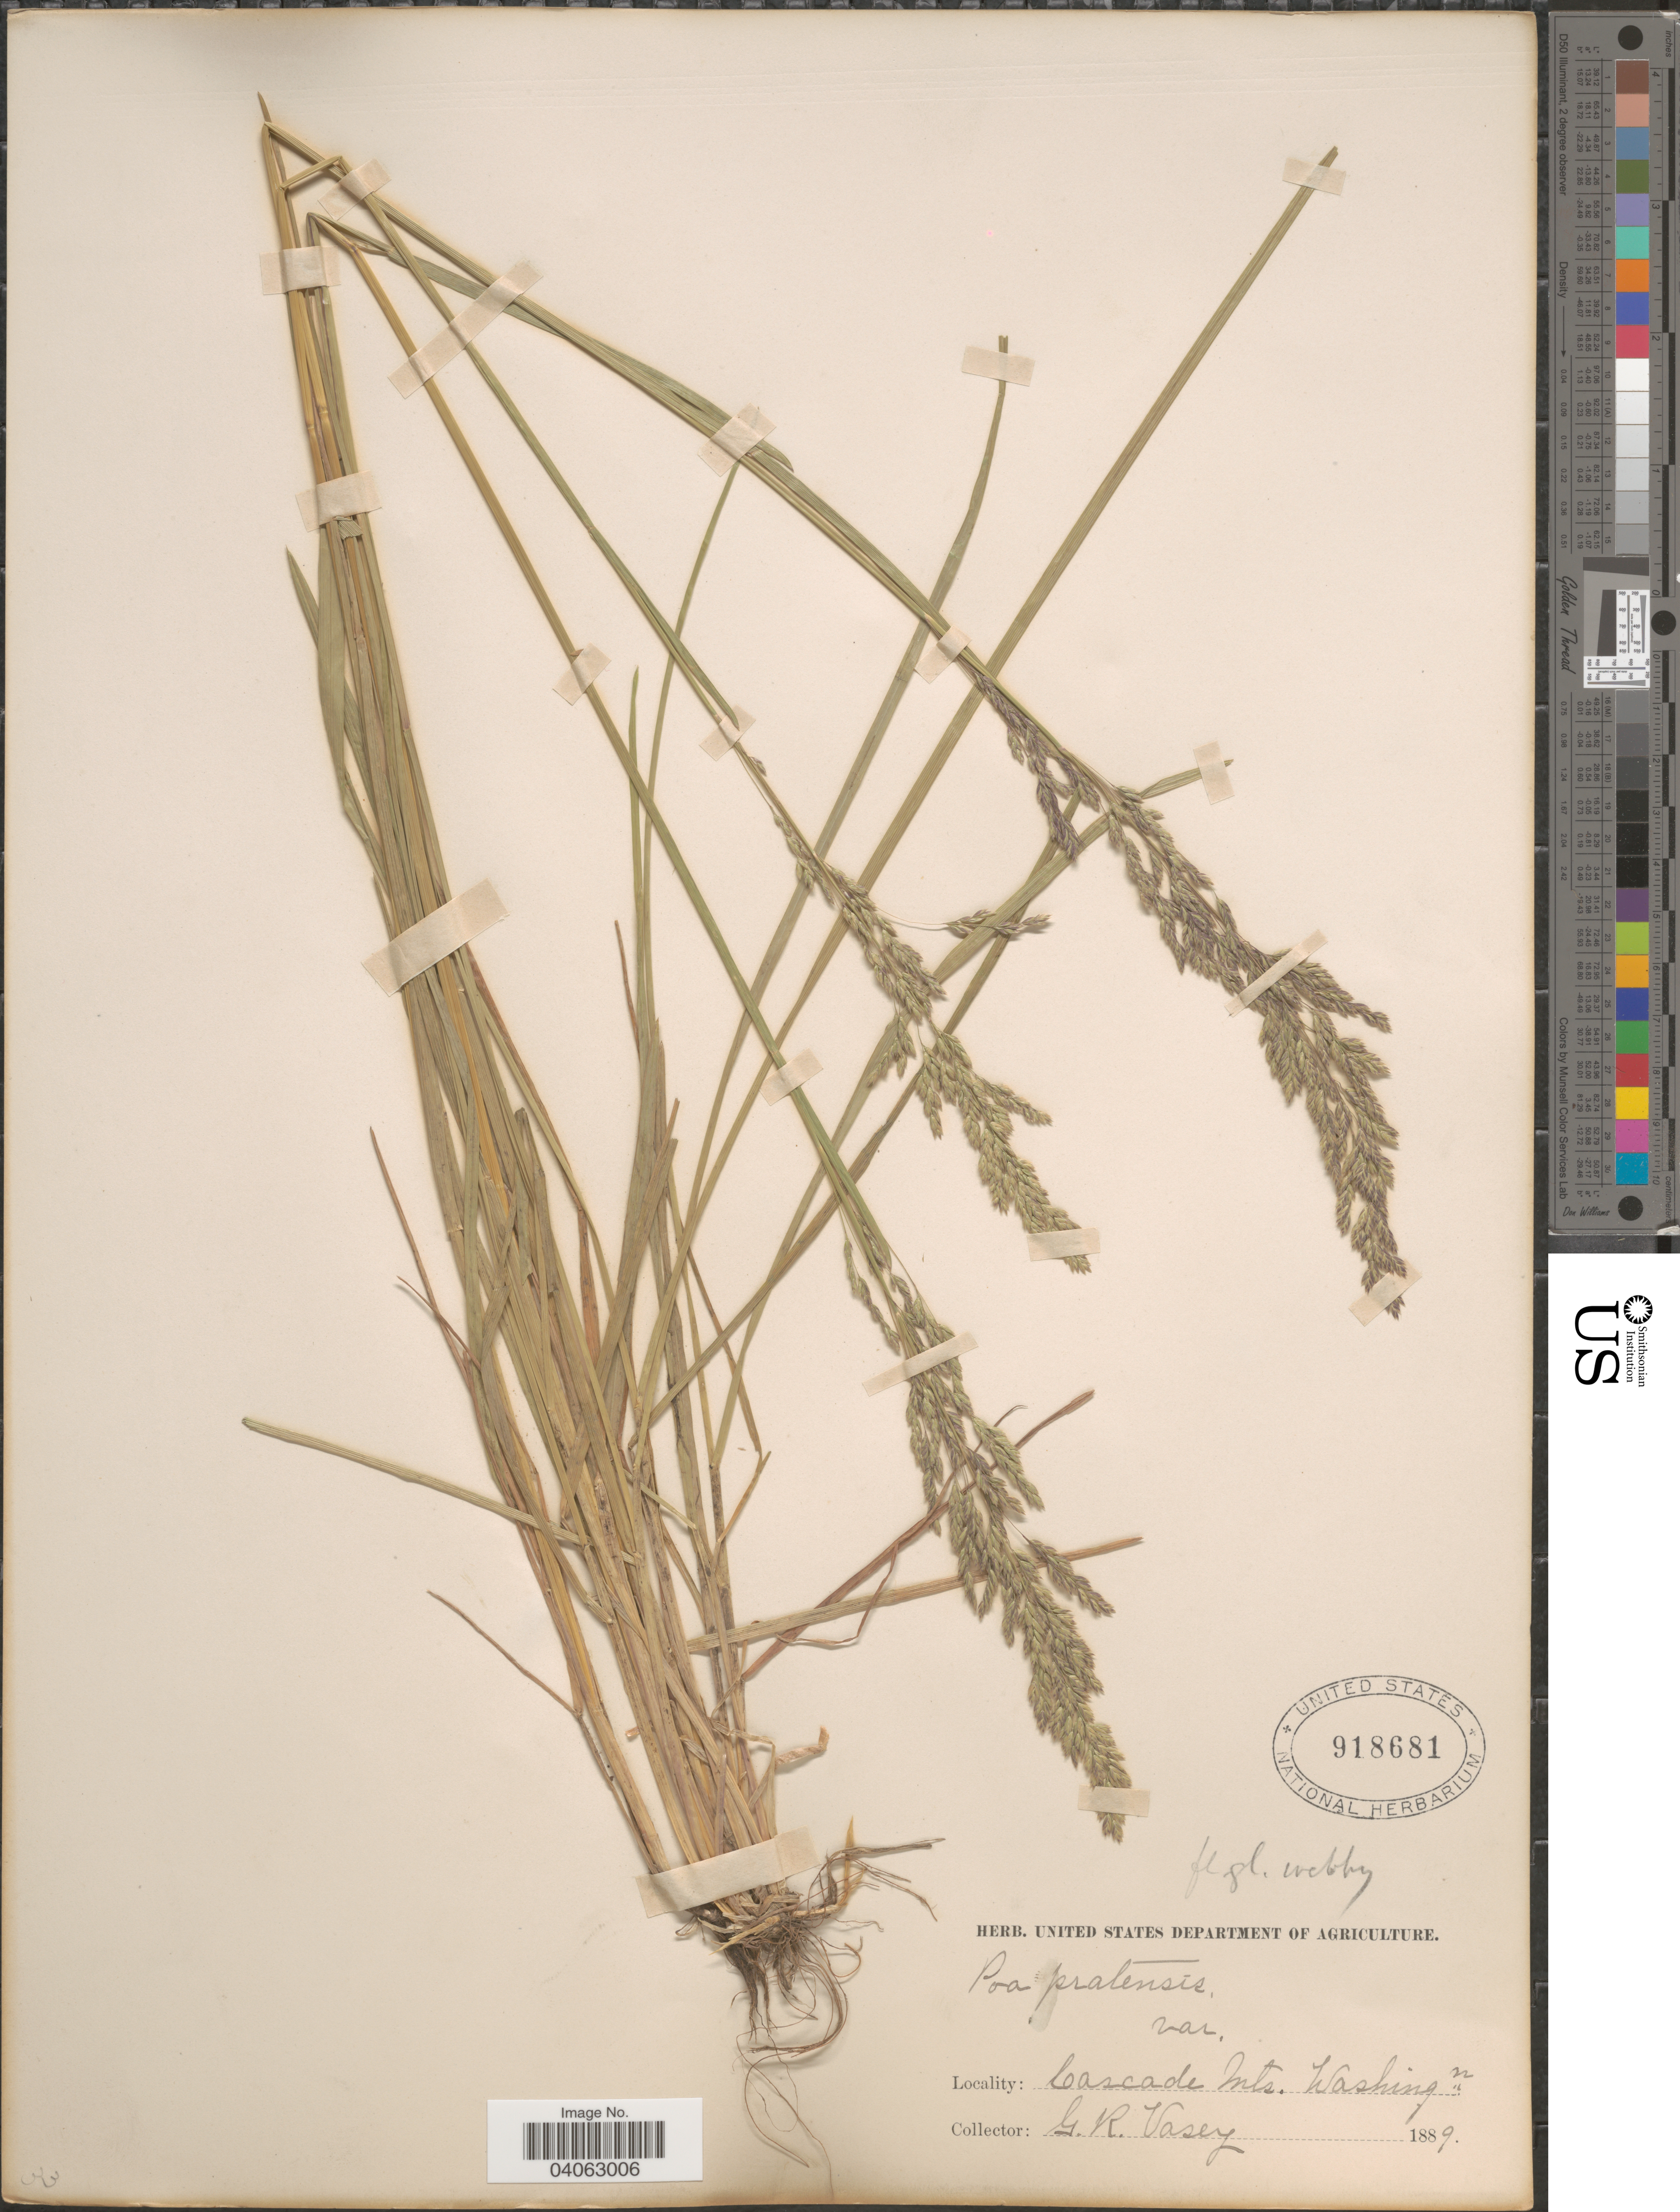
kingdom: Plantae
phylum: Tracheophyta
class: Liliopsida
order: Poales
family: Poaceae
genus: Poa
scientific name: Poa pratensis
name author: L.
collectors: G. R. Vasey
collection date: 1889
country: United States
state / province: Washington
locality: Cascade Mts.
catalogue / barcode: US 918681